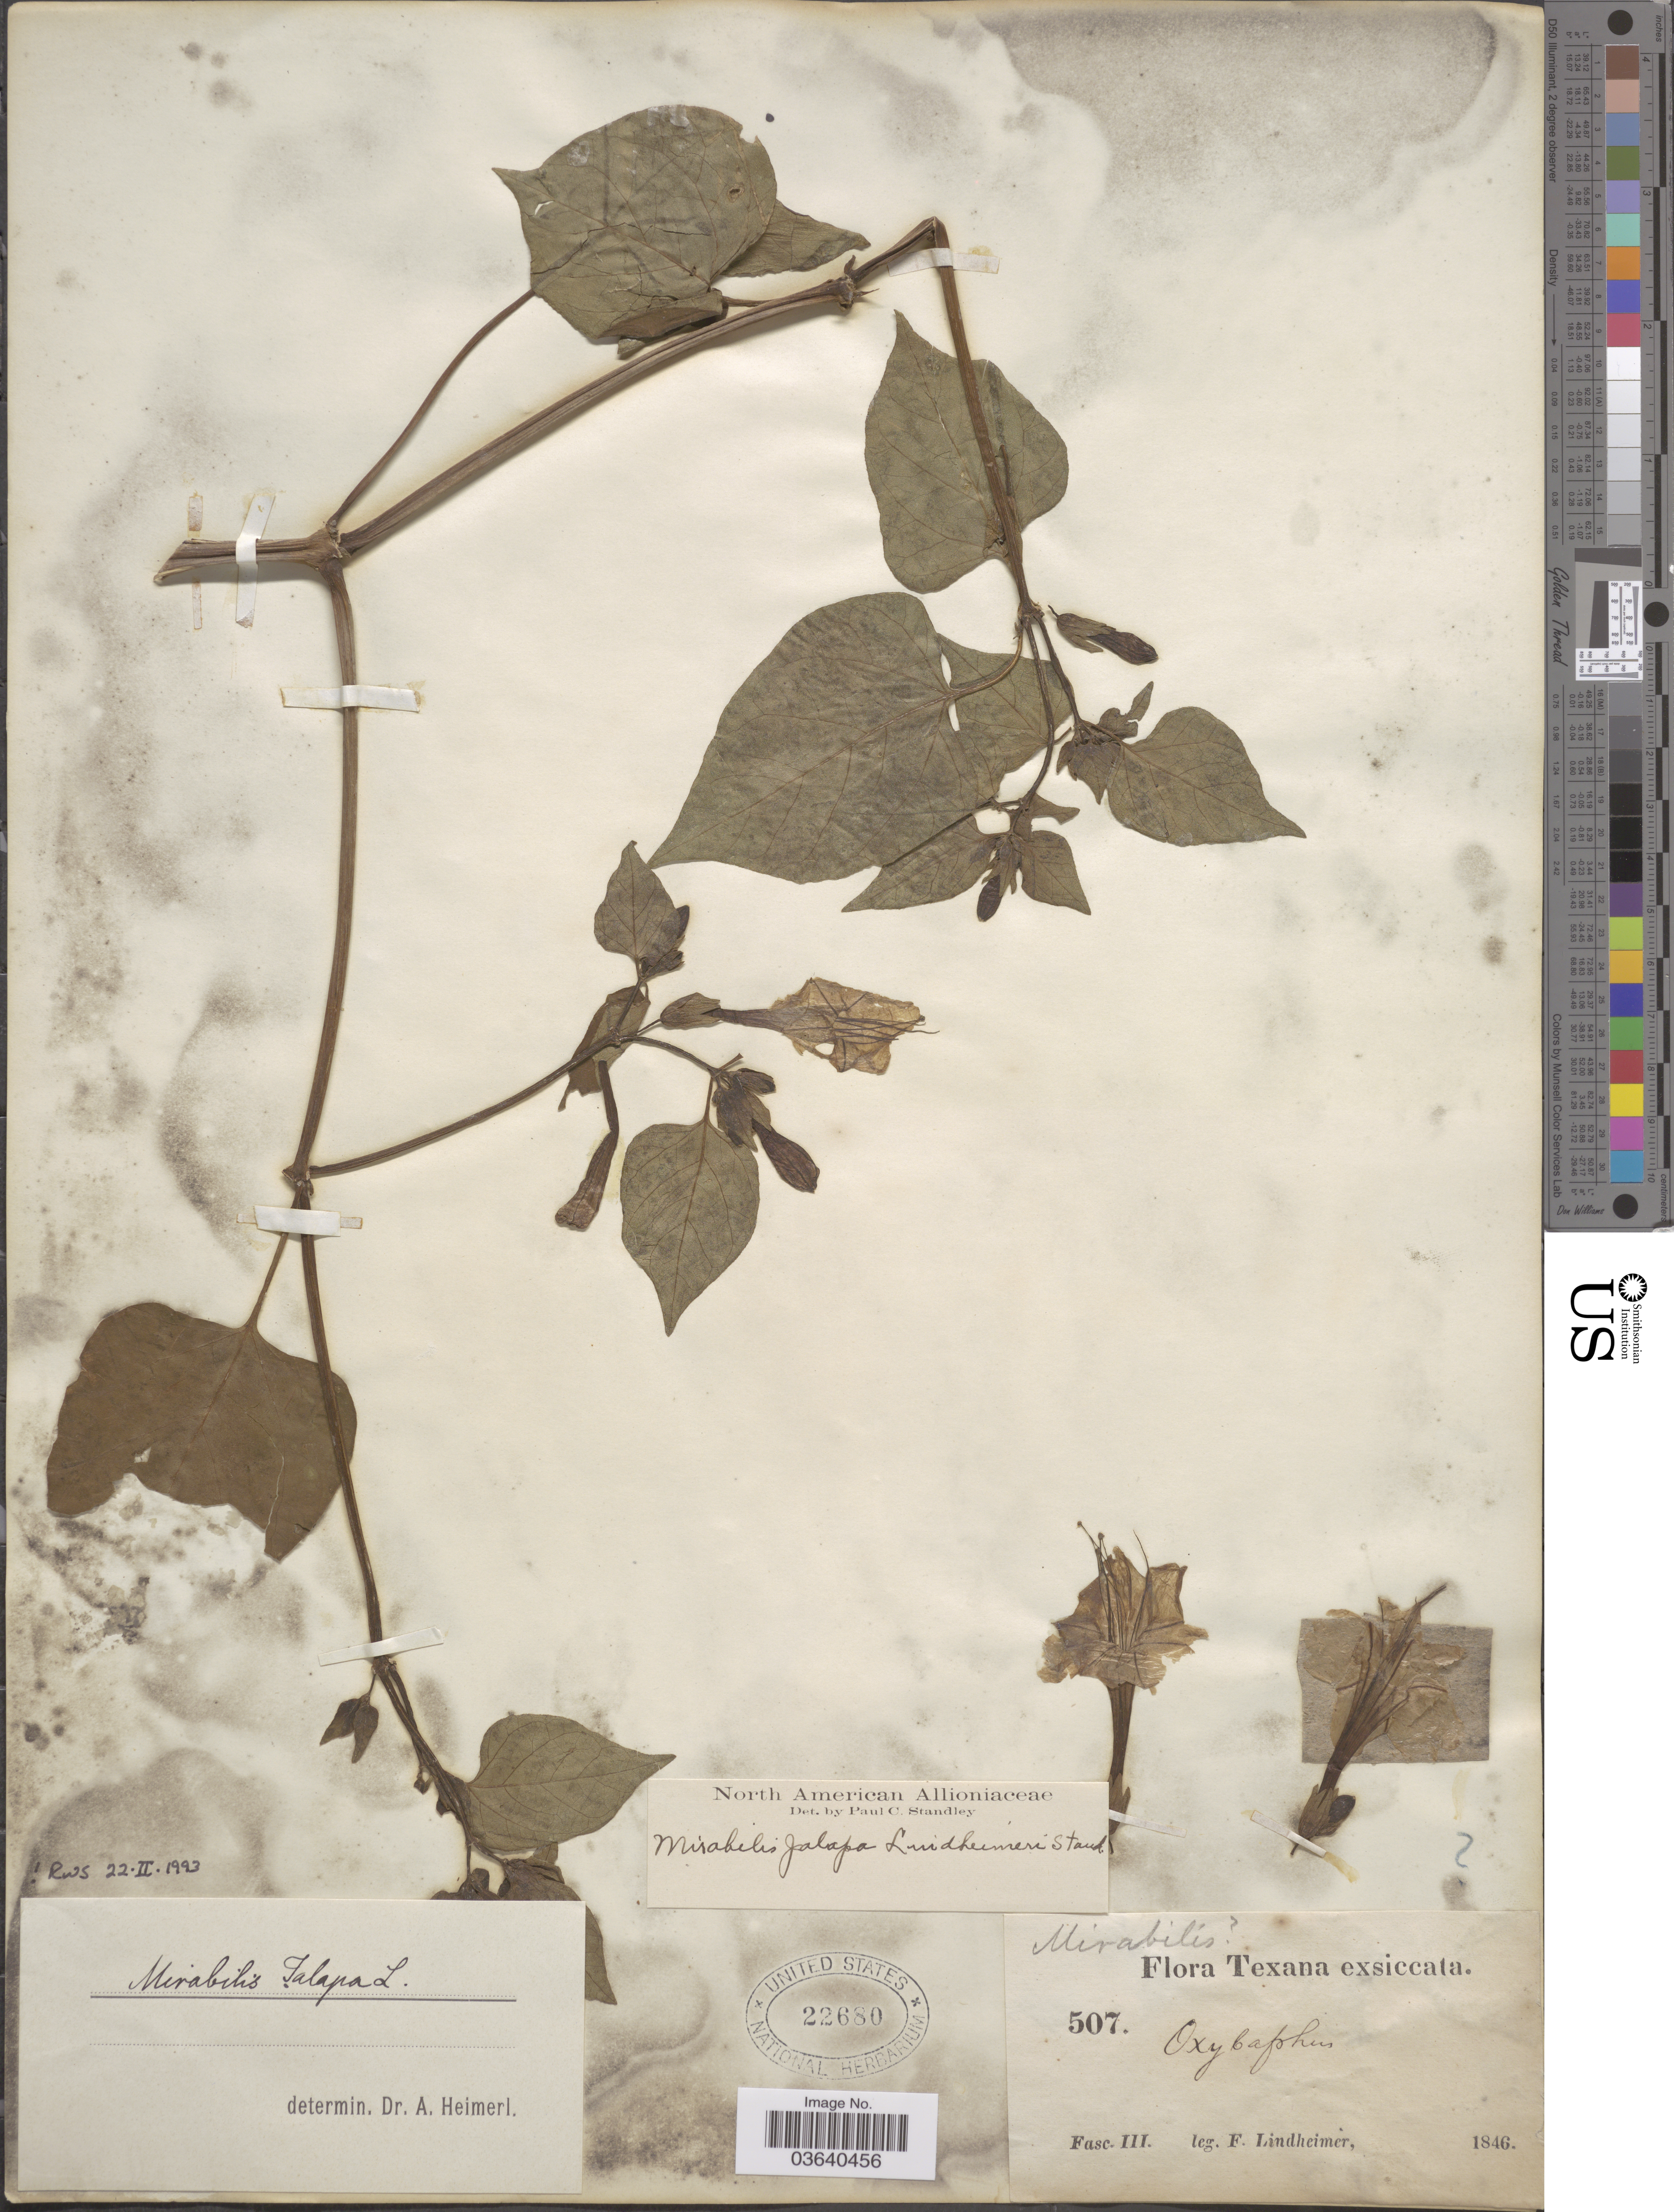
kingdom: Plantae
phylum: Tracheophyta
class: Magnoliopsida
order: Caryophyllales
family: Nyctaginaceae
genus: Mirabilis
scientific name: Mirabilis jalapa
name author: L.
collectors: F. Lindheimer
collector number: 507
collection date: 1846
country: United States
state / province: Texas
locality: Fasc. III. [unsure placement]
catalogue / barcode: US 22680